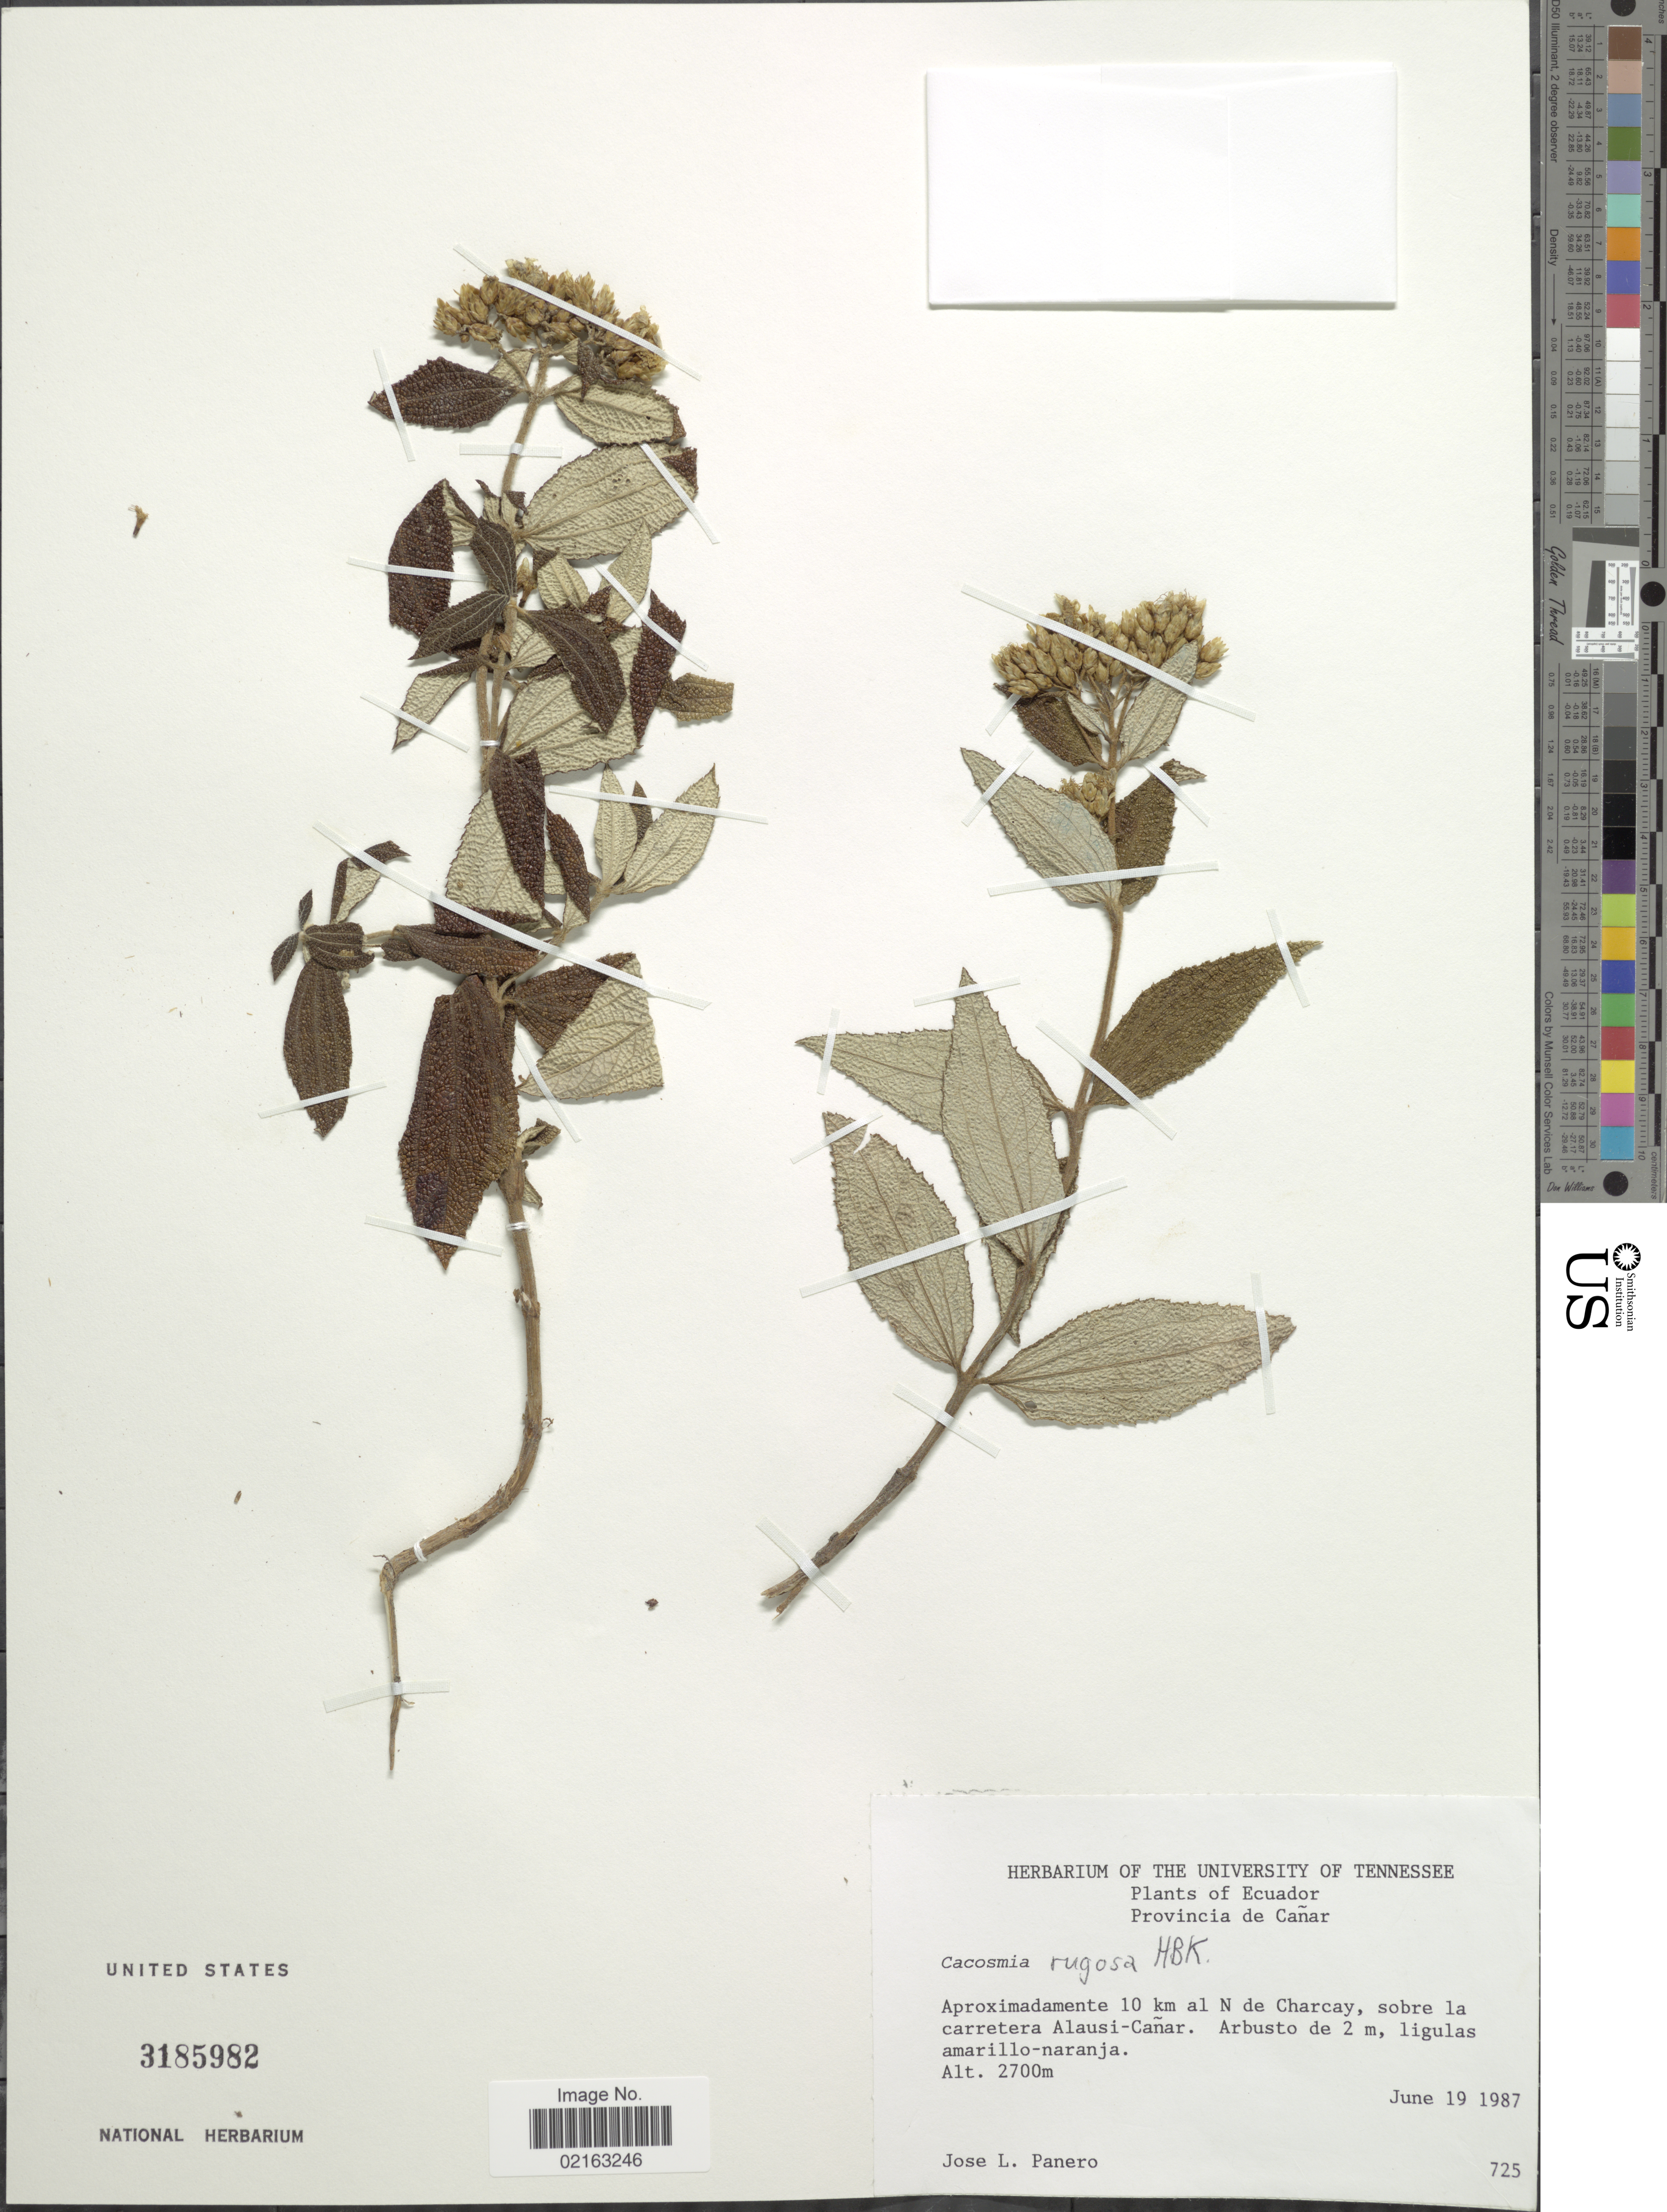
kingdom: Plantae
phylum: Tracheophyta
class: Magnoliopsida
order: Asterales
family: Asteraceae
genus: Cacosmia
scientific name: Cacosmia rugosa var. rugosa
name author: Kunth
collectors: J. L. Panero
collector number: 725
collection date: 1987-06-19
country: Ecuador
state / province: Cañar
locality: Provincia de Cañar. Aproximadamente 10 km al N de Charcay, sobre la carretera Alausi-Cañar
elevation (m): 2700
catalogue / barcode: US 3185982